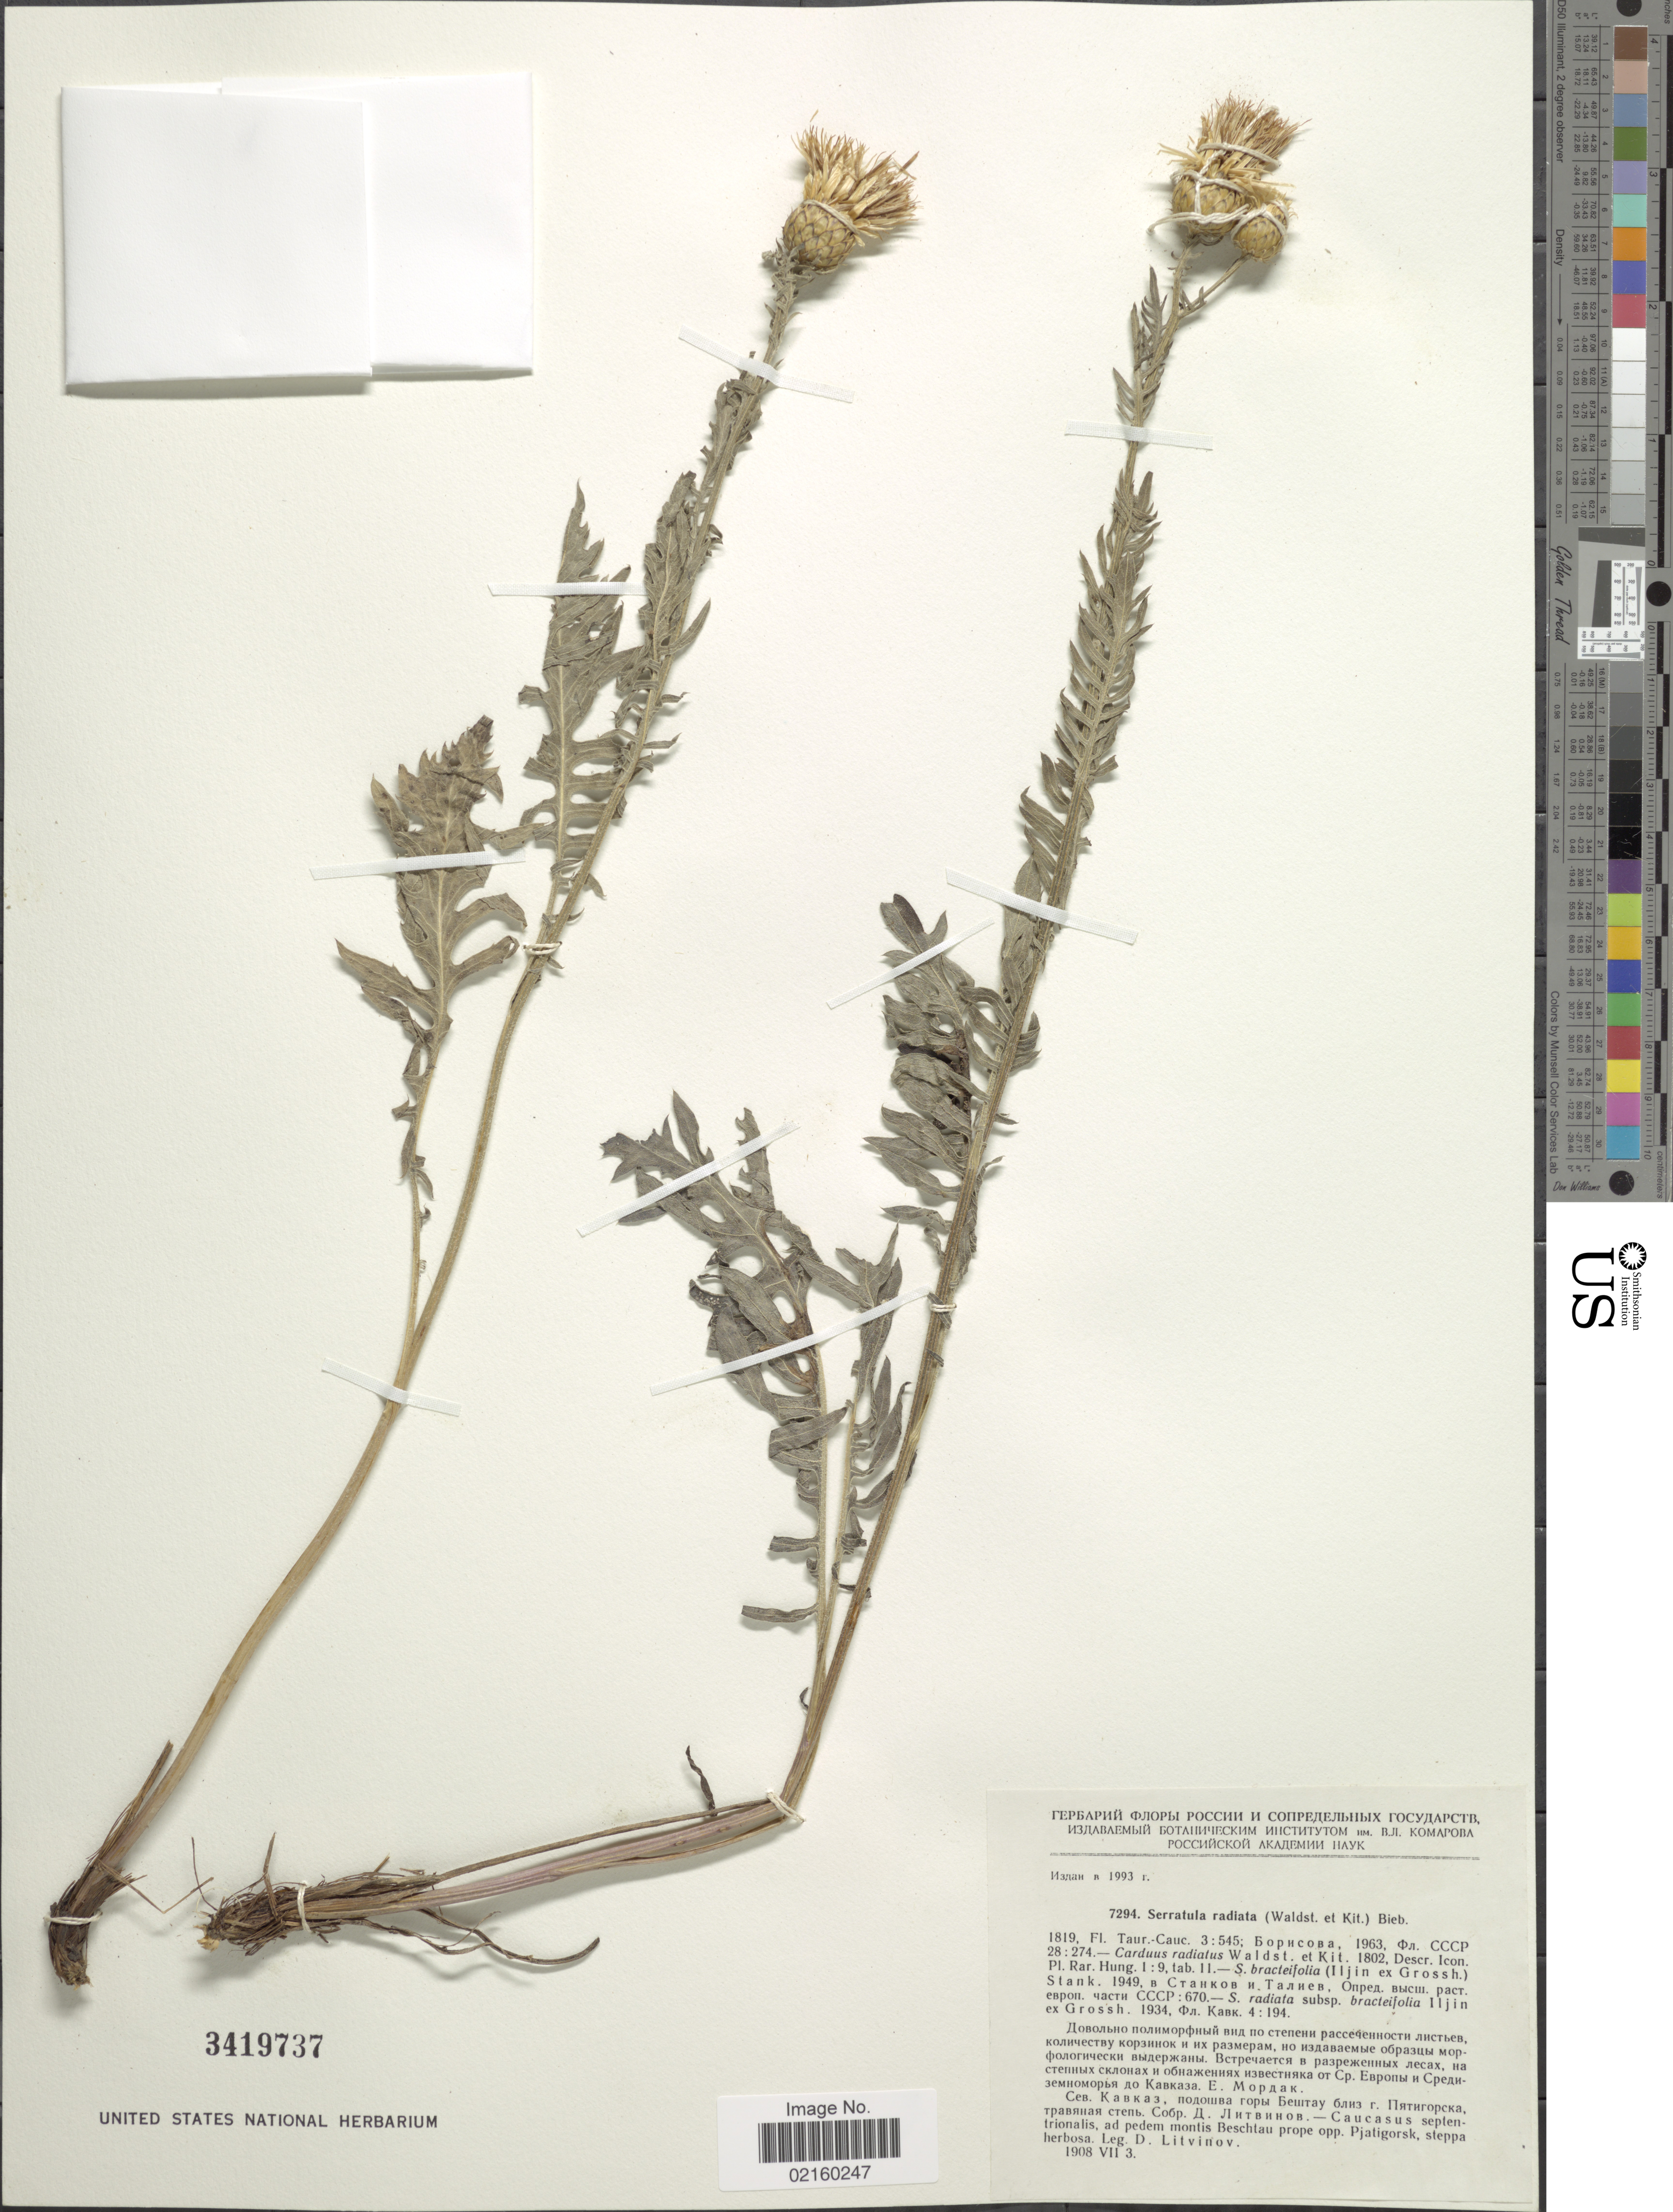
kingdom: Plantae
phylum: Tracheophyta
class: Magnoliopsida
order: Asterales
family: Asteraceae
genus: Klasea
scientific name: Klasea radiata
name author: (Waldst. & Kit.) Á. Löve & D. Löve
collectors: D. Litvinov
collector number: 7294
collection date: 1908-07-03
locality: Caucasus septentrionalis, montis Beschtau prope opp. Pjatigorsk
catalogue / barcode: US 3419737